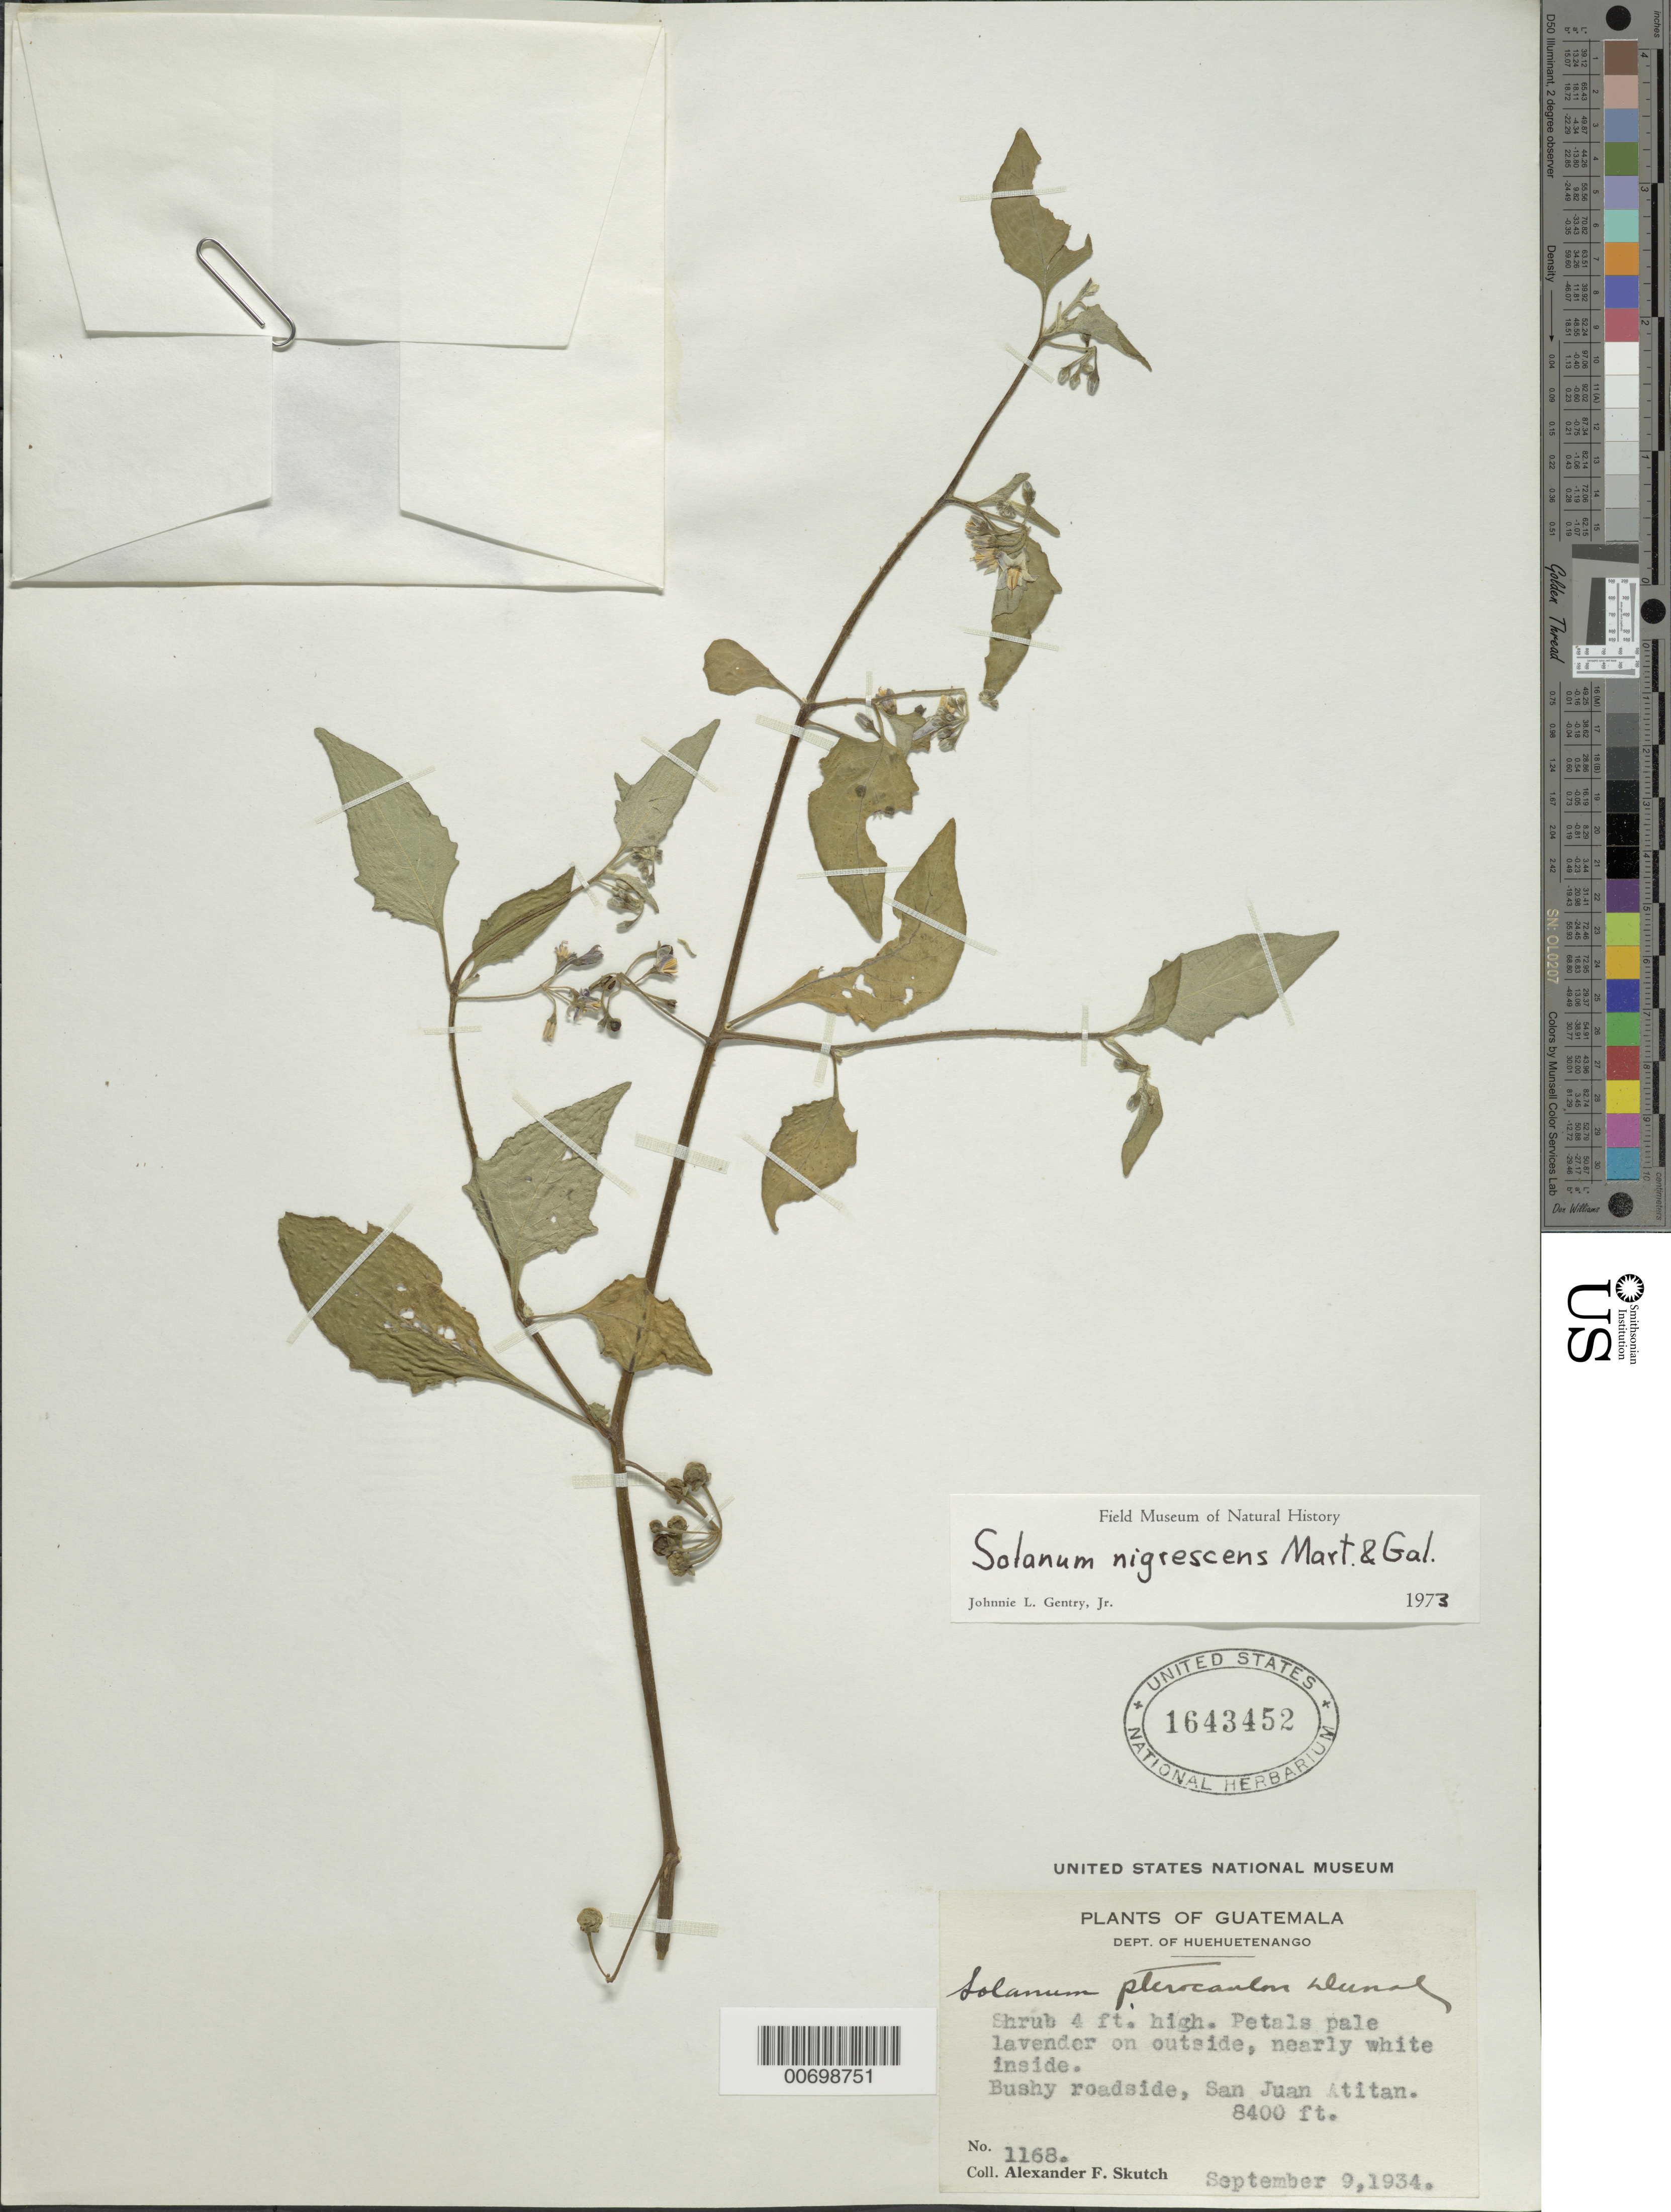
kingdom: Plantae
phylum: Tracheophyta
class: Magnoliopsida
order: Solanales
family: Solanaceae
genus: Solanum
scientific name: Solanum nigrescens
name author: M. Martens & Galeotti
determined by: Gentry, J. L.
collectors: A. F. Skutch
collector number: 1168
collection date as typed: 09 Sep 1934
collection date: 1934-09-09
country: Guatemala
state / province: Huehuetenango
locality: San Juan Atitan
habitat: bushy roadside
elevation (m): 2560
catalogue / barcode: US 1643452